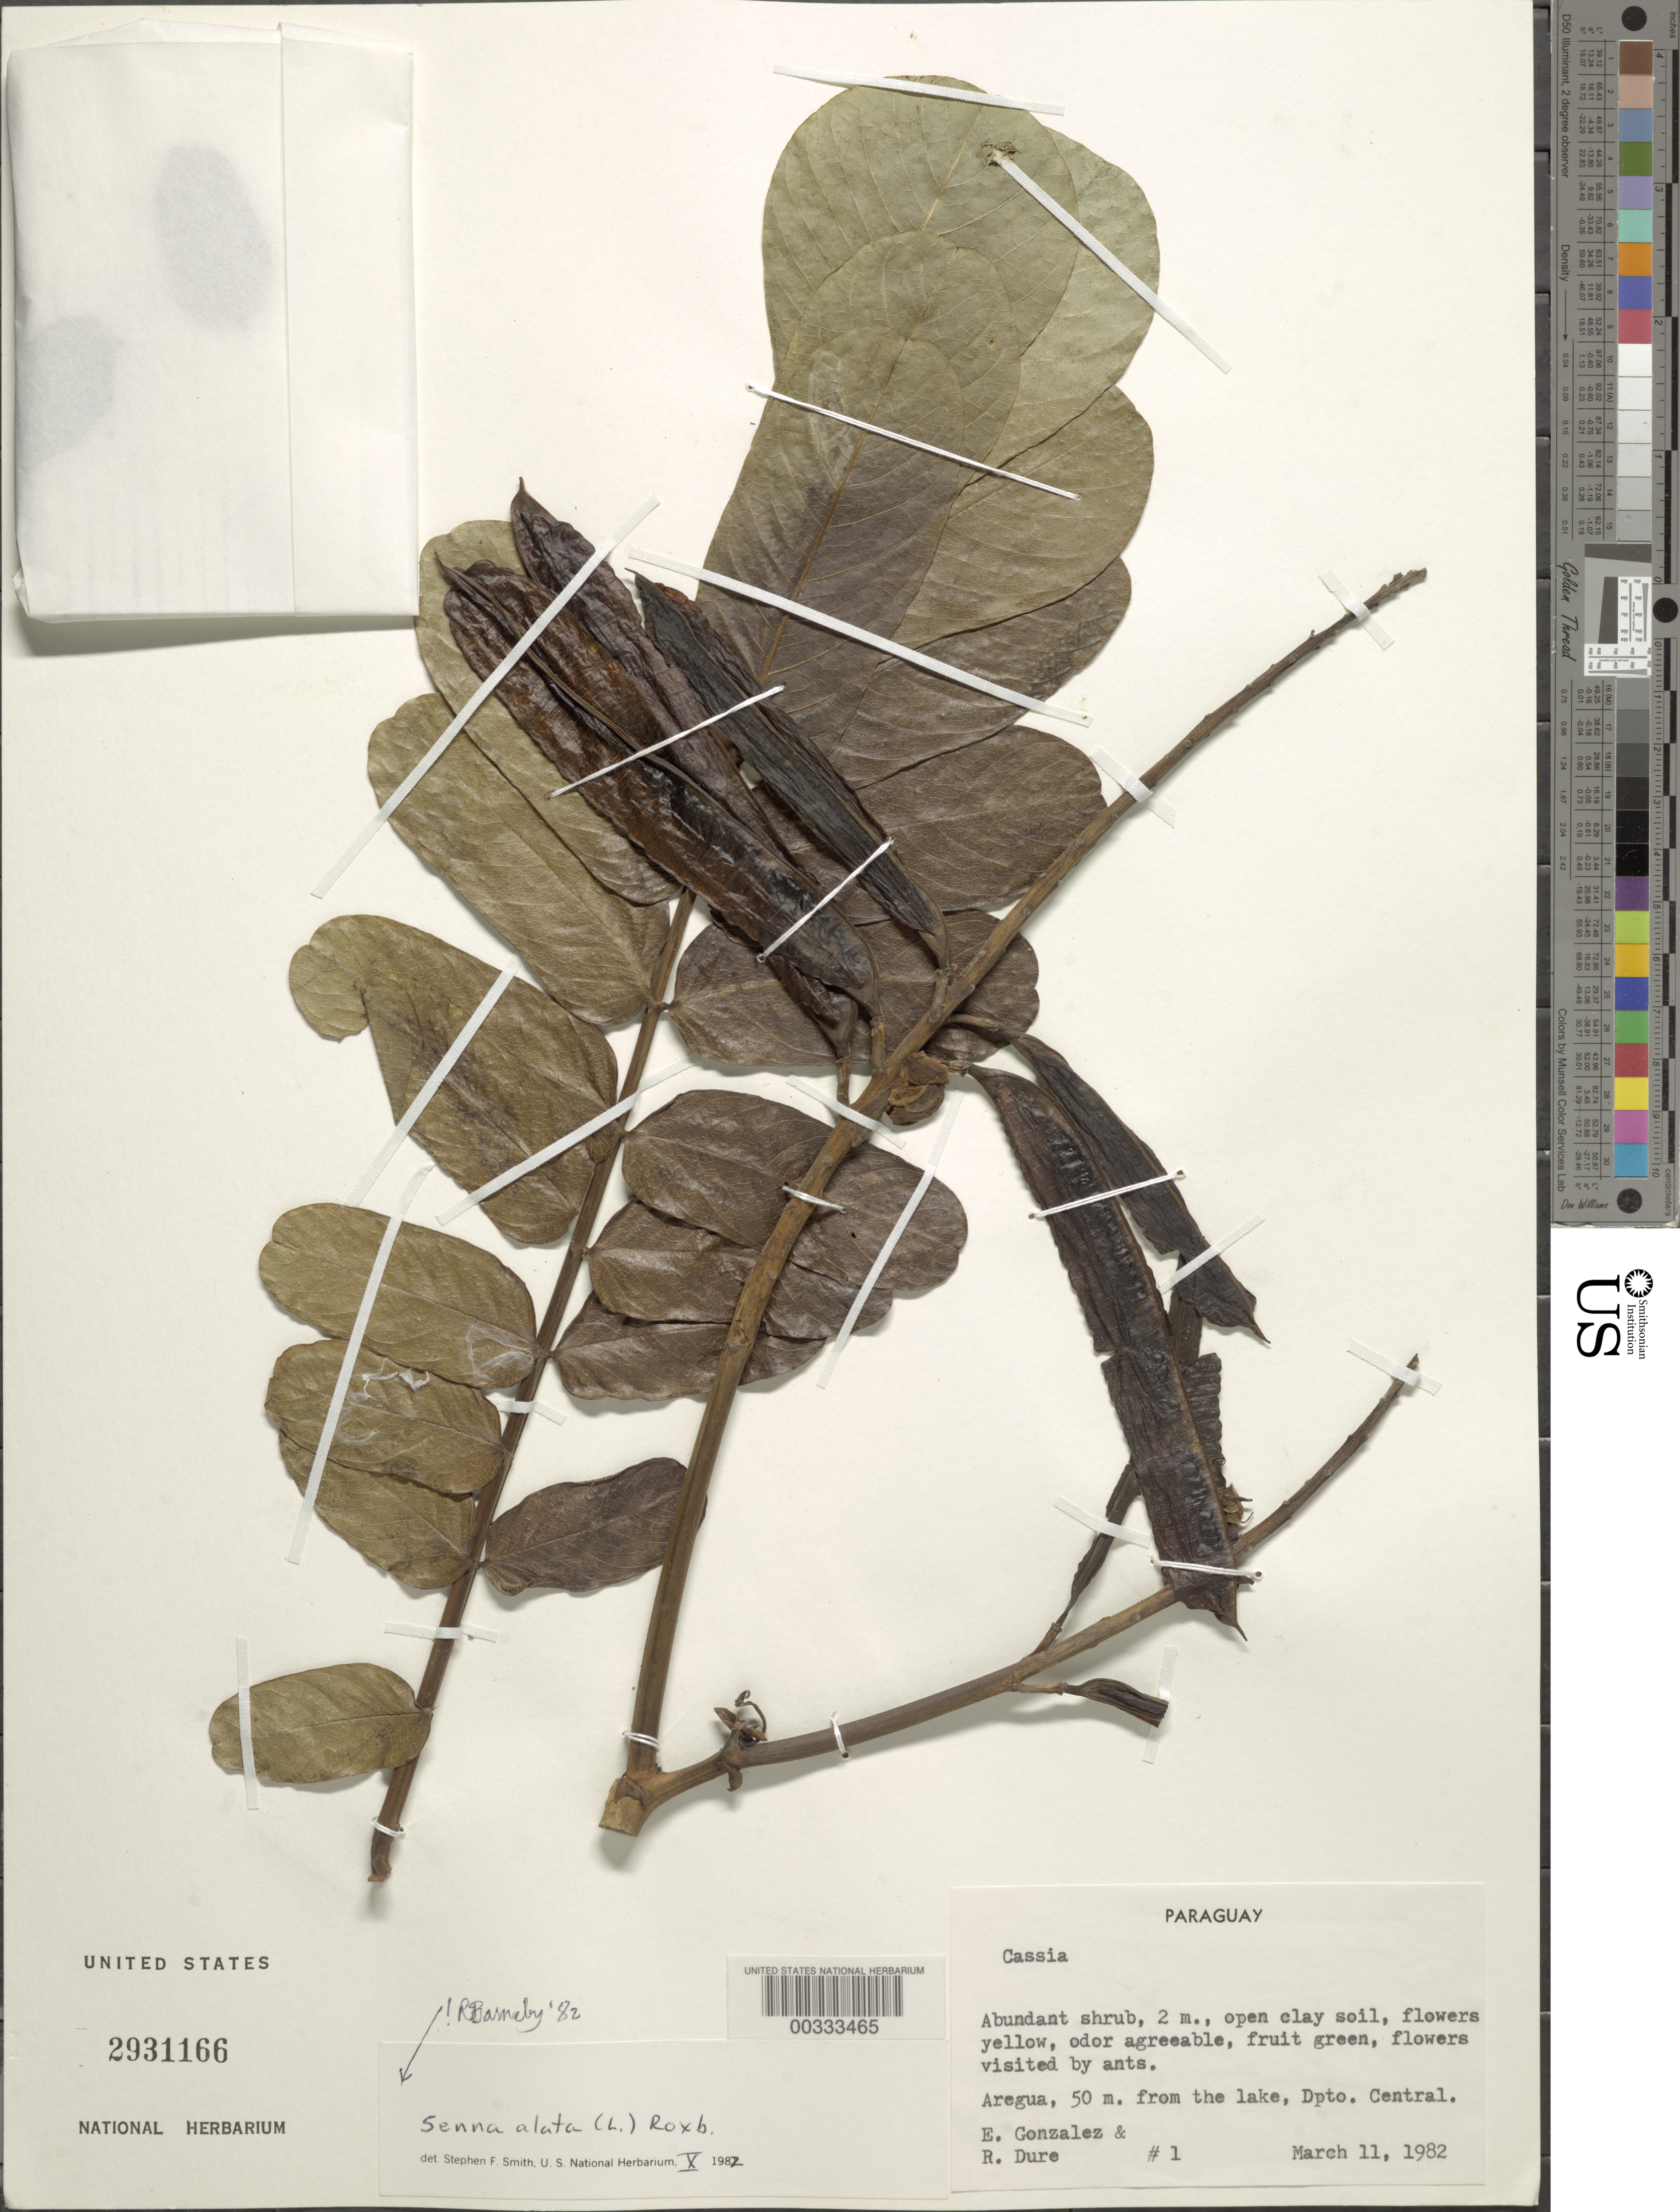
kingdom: Plantae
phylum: Tracheophyta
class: Magnoliopsida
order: Fabales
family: Fabaceae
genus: Senna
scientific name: Senna alata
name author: (L.) Roxb.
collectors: E. Gonzalez & R. Duré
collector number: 1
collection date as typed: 11 Mar 1982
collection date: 1982-03-11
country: Paraguay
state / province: Central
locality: Aregua, 50m from the lake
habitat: Open clay soil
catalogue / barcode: US 2931166